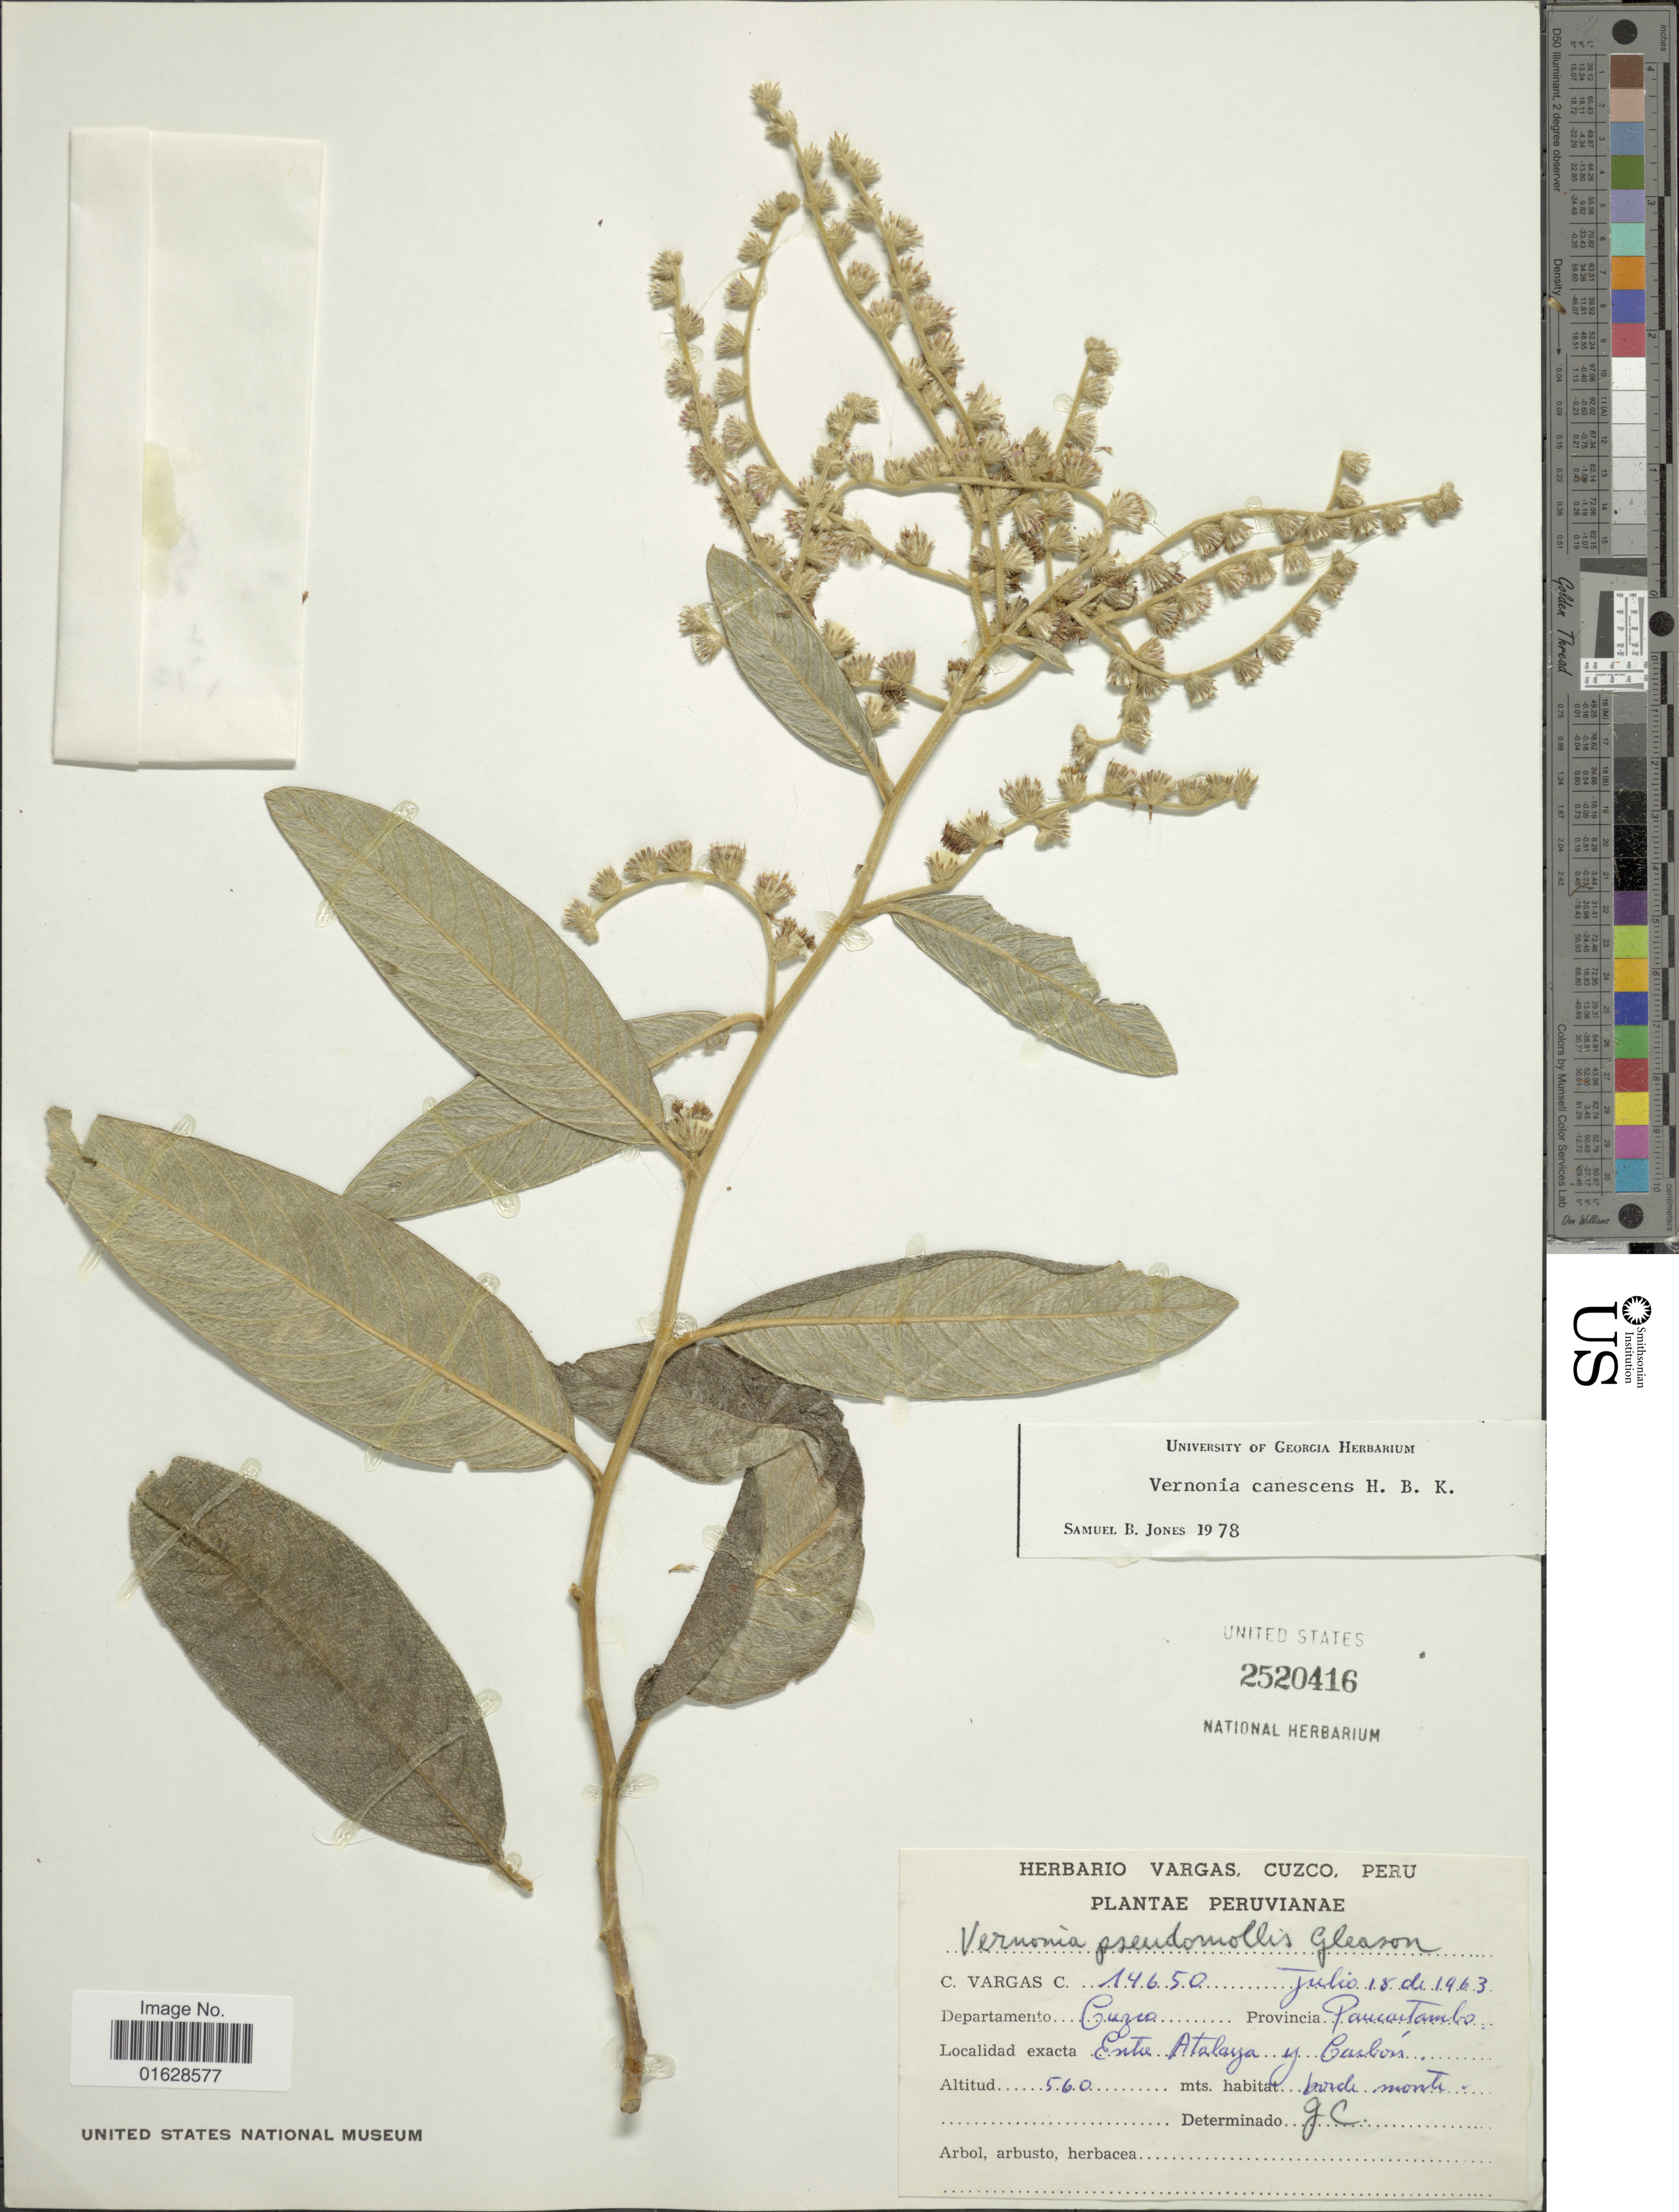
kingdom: Plantae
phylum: Tracheophyta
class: Magnoliopsida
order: Asterales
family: Asteraceae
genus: Lepidaploa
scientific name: Lepidaploa canescens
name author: (Kunth) H. Rob.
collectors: C. Vargas Calderón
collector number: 14650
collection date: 1963-07-18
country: Peru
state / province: Cusco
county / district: Paucartambo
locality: Entre Atalaya y Carbón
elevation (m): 560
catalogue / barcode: US 2520416